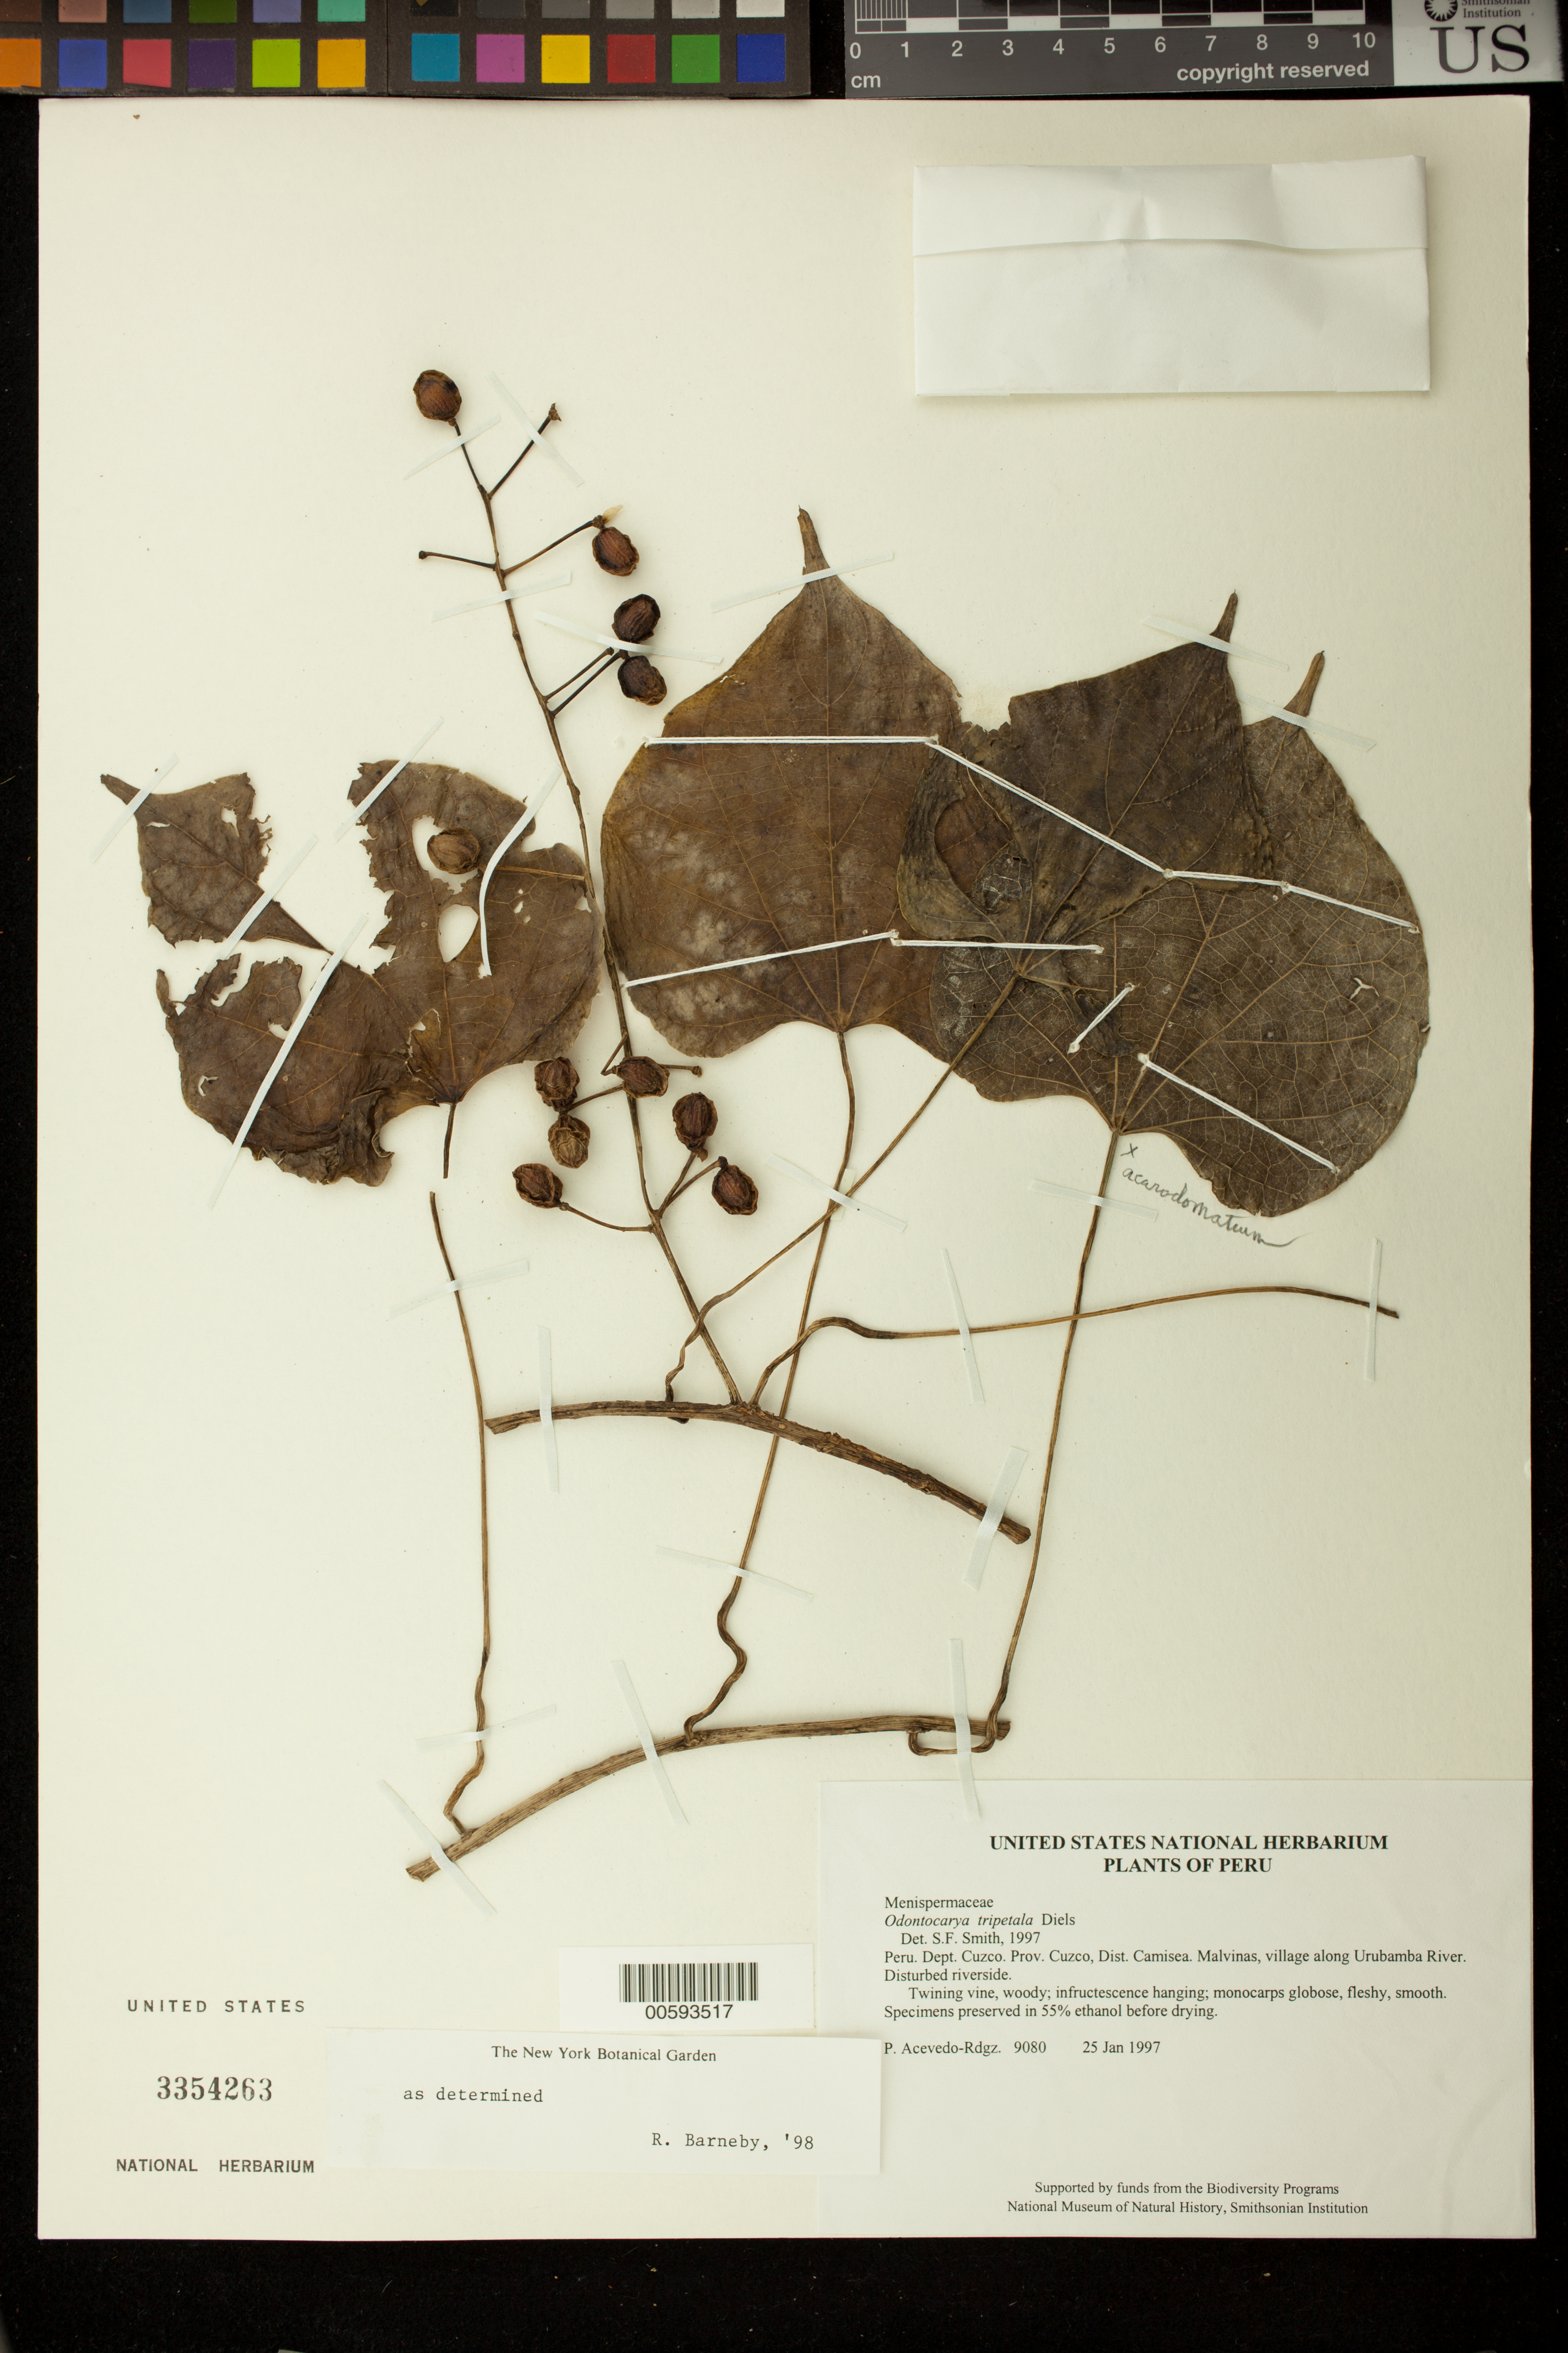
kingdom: Plantae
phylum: Tracheophyta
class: Magnoliopsida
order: Ranunculales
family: Menispermaceae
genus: Odontocarya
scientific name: Odontocarya tripetala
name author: Diels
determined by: Smith, Stephen F., (US), NMNH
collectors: P. Acevedo-Rodr.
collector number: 9080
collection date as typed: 25 Jan 1997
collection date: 1997-01-25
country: Peru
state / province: Cusco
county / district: Cusco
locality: Districto Camisea, Malvinas, village along Urubamba River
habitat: Disturbed riverside.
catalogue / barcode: US 3354263